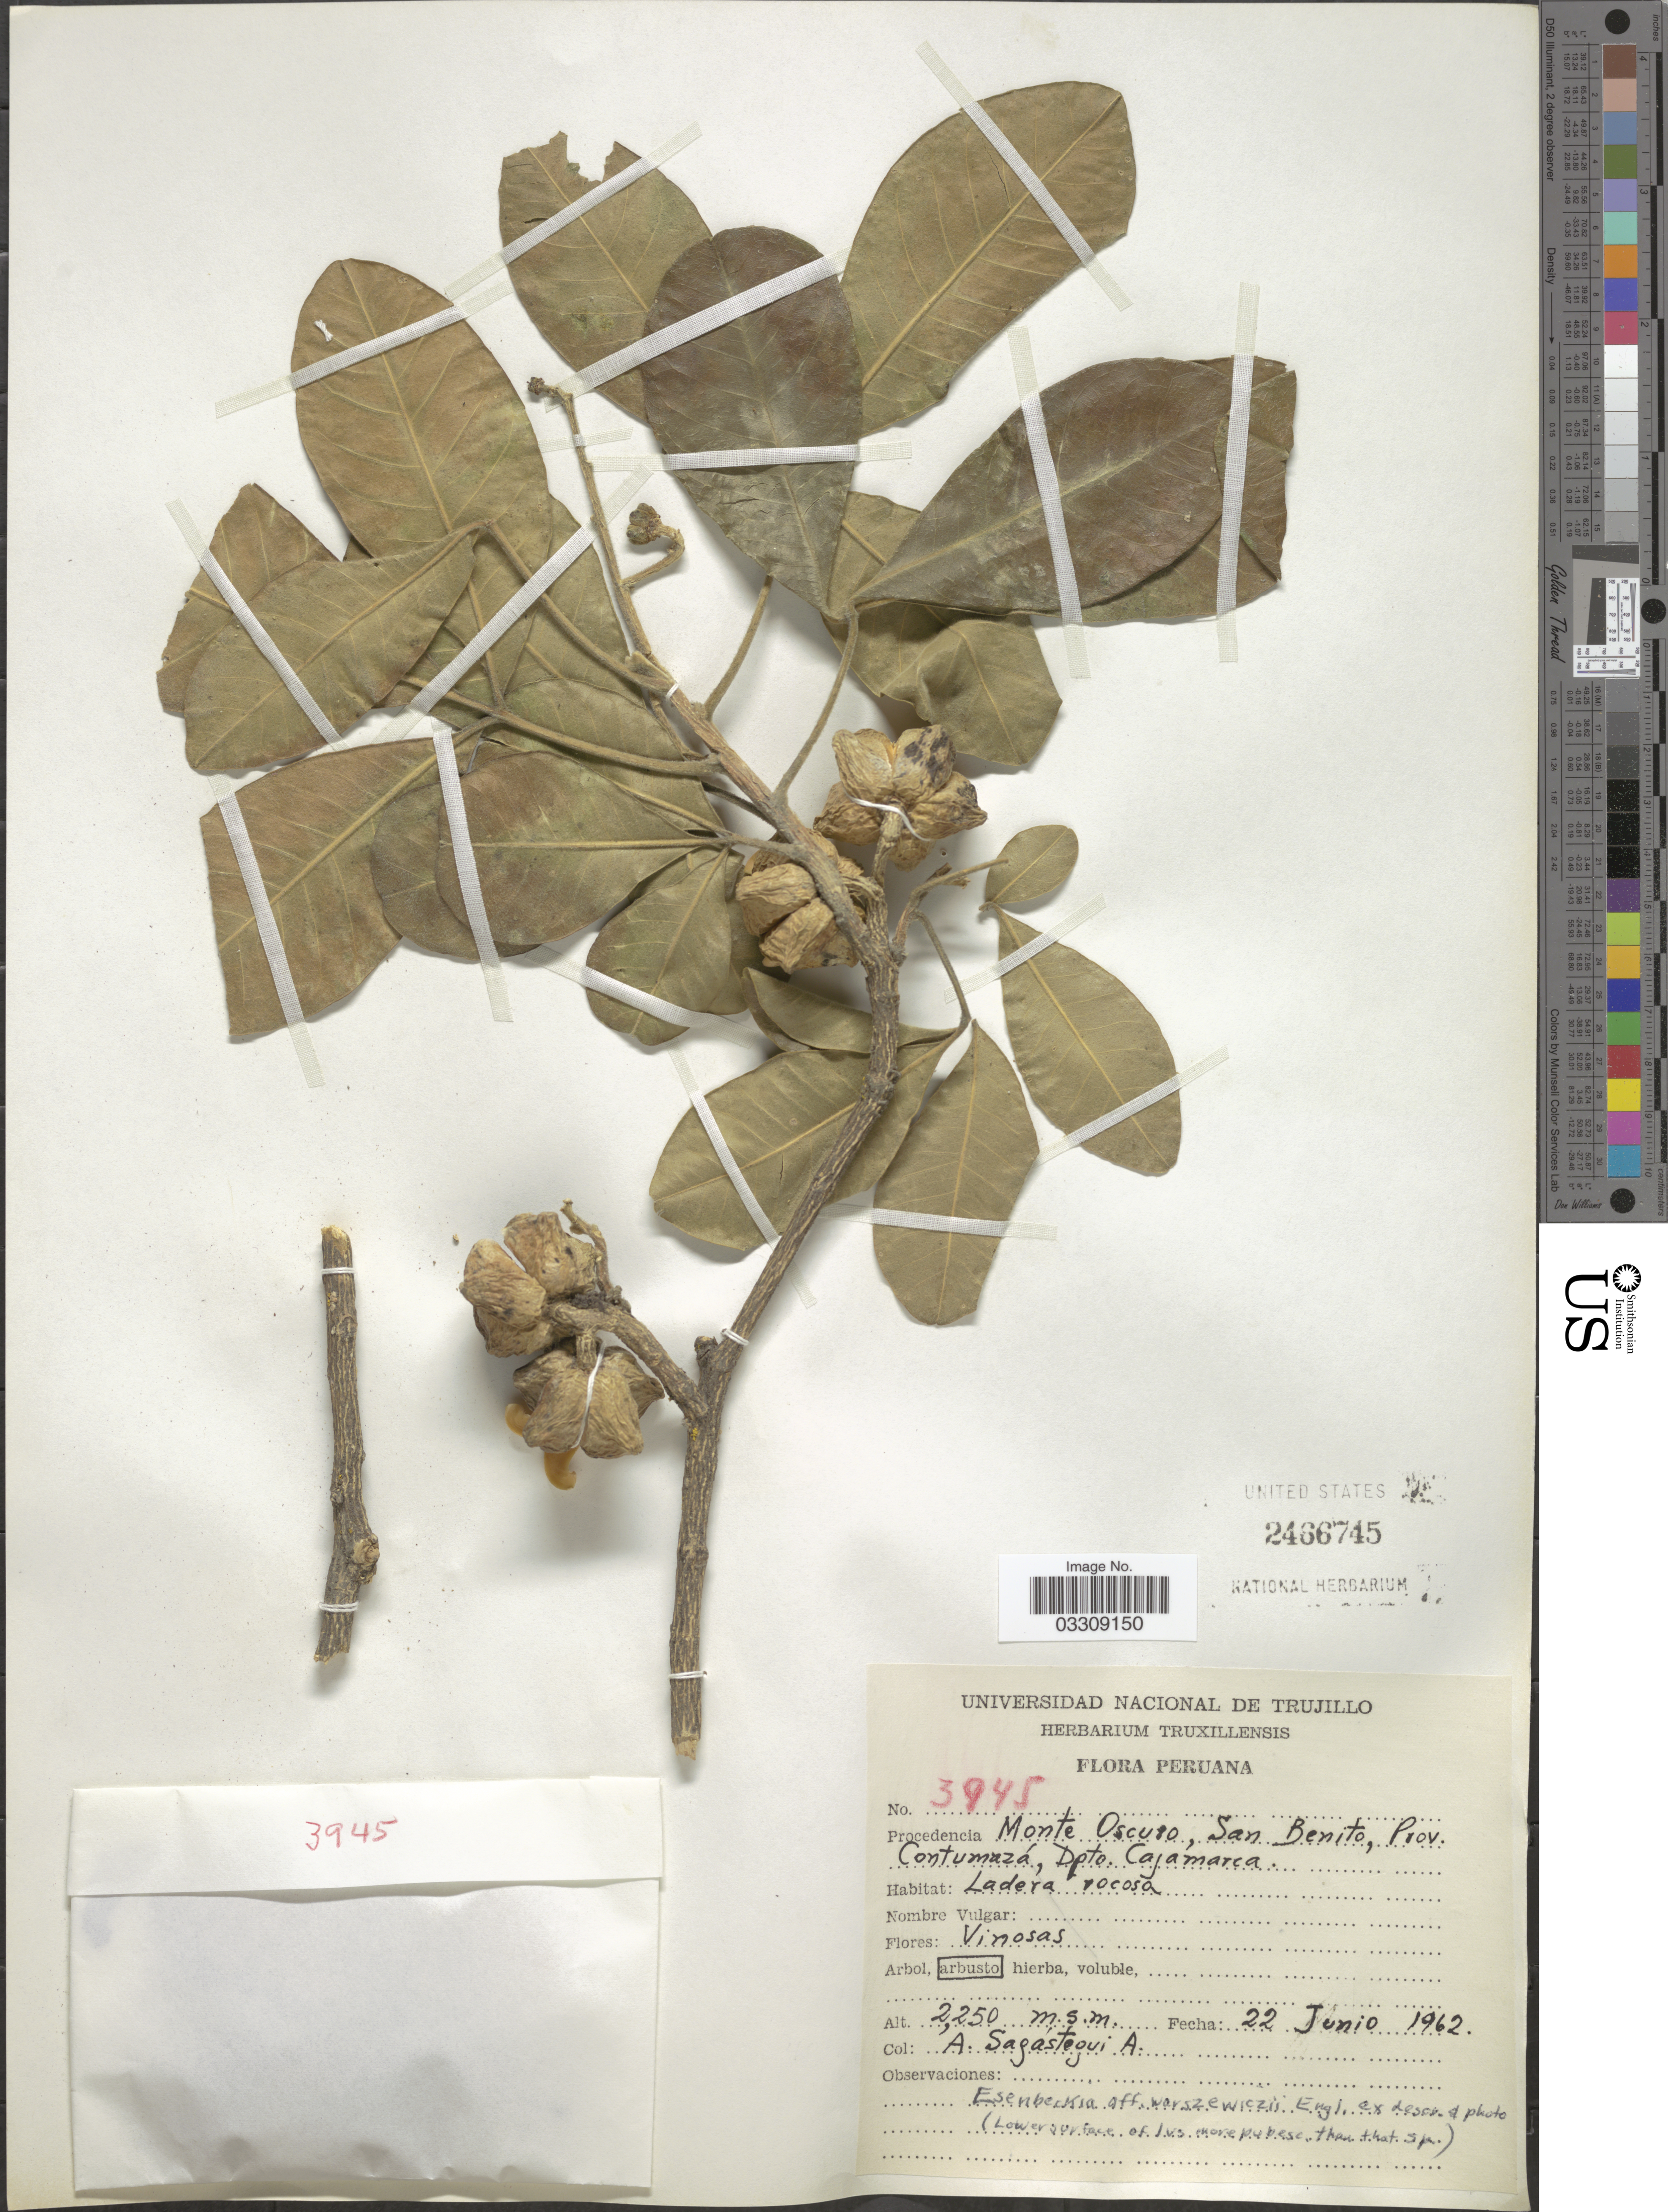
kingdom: Plantae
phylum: Tracheophyta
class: Magnoliopsida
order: Sapindales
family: Rutaceae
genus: Esenbeckia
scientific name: Esenbeckia warscewiczii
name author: Engl.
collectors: A. Sagástegui A.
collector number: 3945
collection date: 1962-06-22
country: Peru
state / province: Cajamarca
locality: Monte Oscuro, San Benito, Prov. Contumazá, Dpto Cajamarca.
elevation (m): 2250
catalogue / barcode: US 2466745